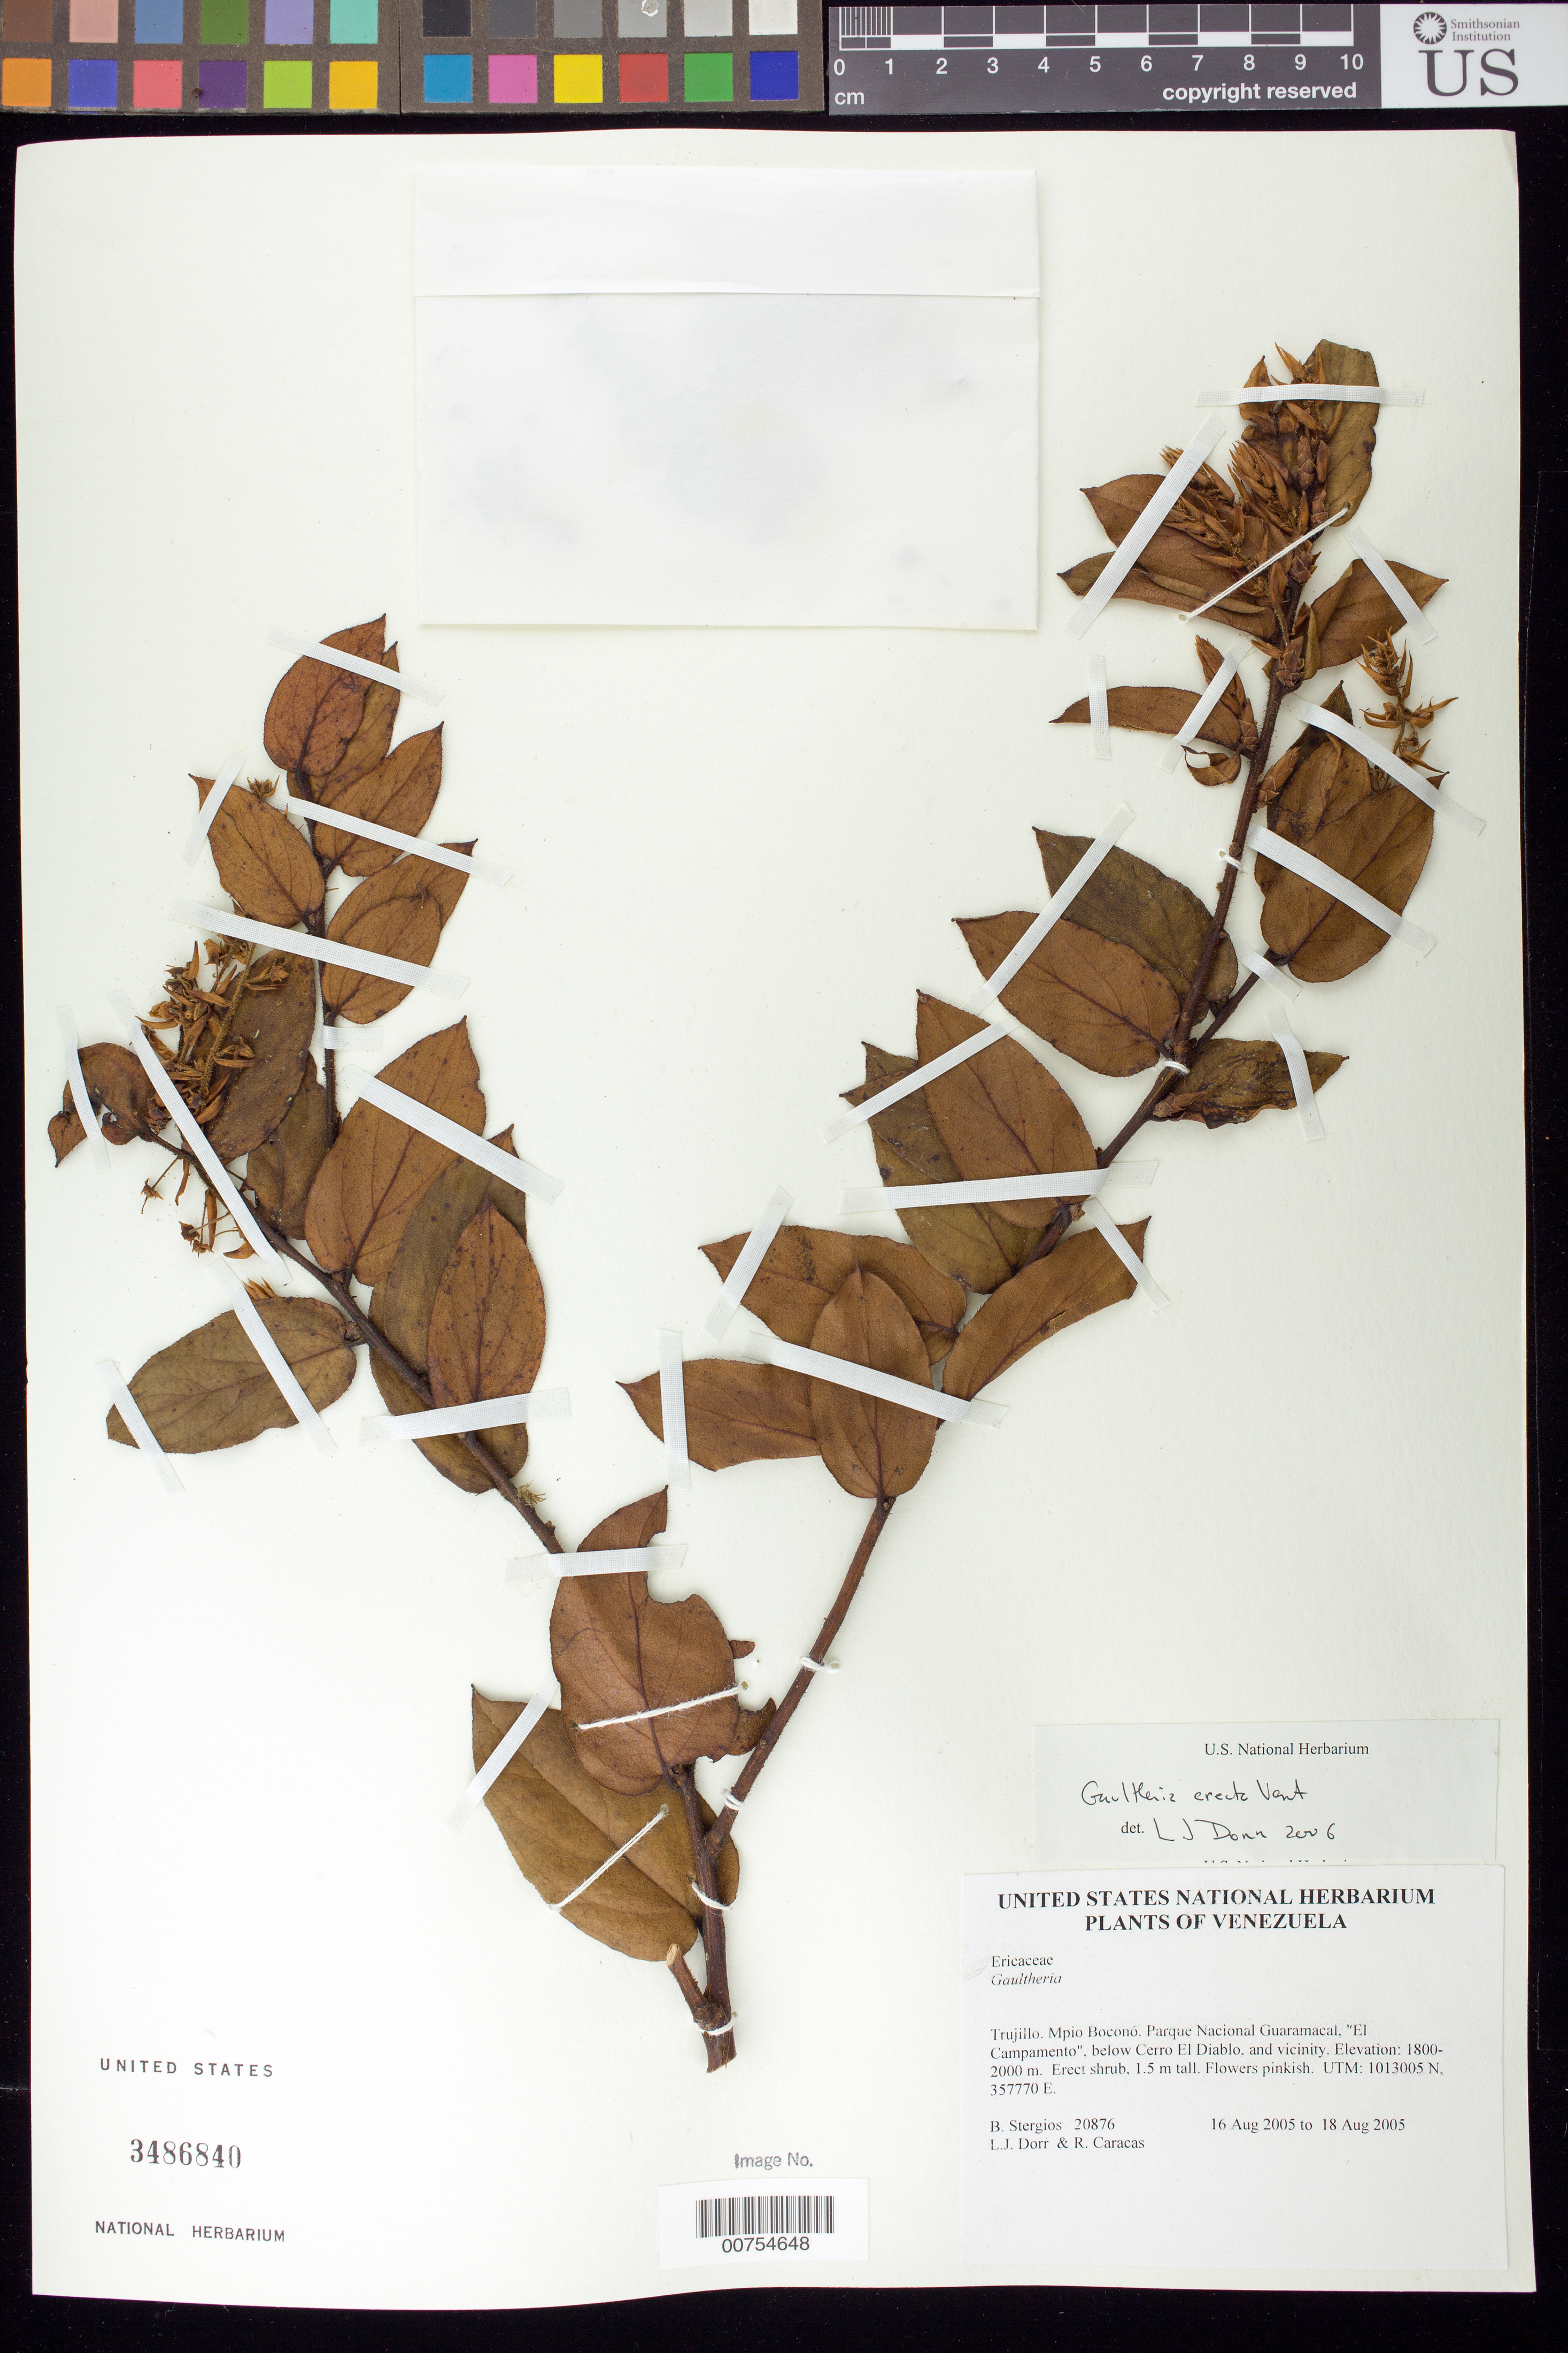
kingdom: Plantae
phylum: Tracheophyta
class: Magnoliopsida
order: Ericales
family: Ericaceae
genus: Gaultheria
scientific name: Gaultheria erecta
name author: Vent.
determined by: Dorr, L. J., (BOT), Smithsonian Institution - National Museum of Natural History (UNITED STATES)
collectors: B. G. Stergios, L. J. Dorr & R. Caracas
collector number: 20876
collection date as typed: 16 Aug 2005 to 18 Aug 2005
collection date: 2005-08-16/2005-08-18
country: Venezuela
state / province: Trujillo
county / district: Boconó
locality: Parque Nacional Guaramacal, "El Campamento", below Cerro El Diablo, and vicinity.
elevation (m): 1800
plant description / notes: NY, PORT, US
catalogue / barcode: US 3486840